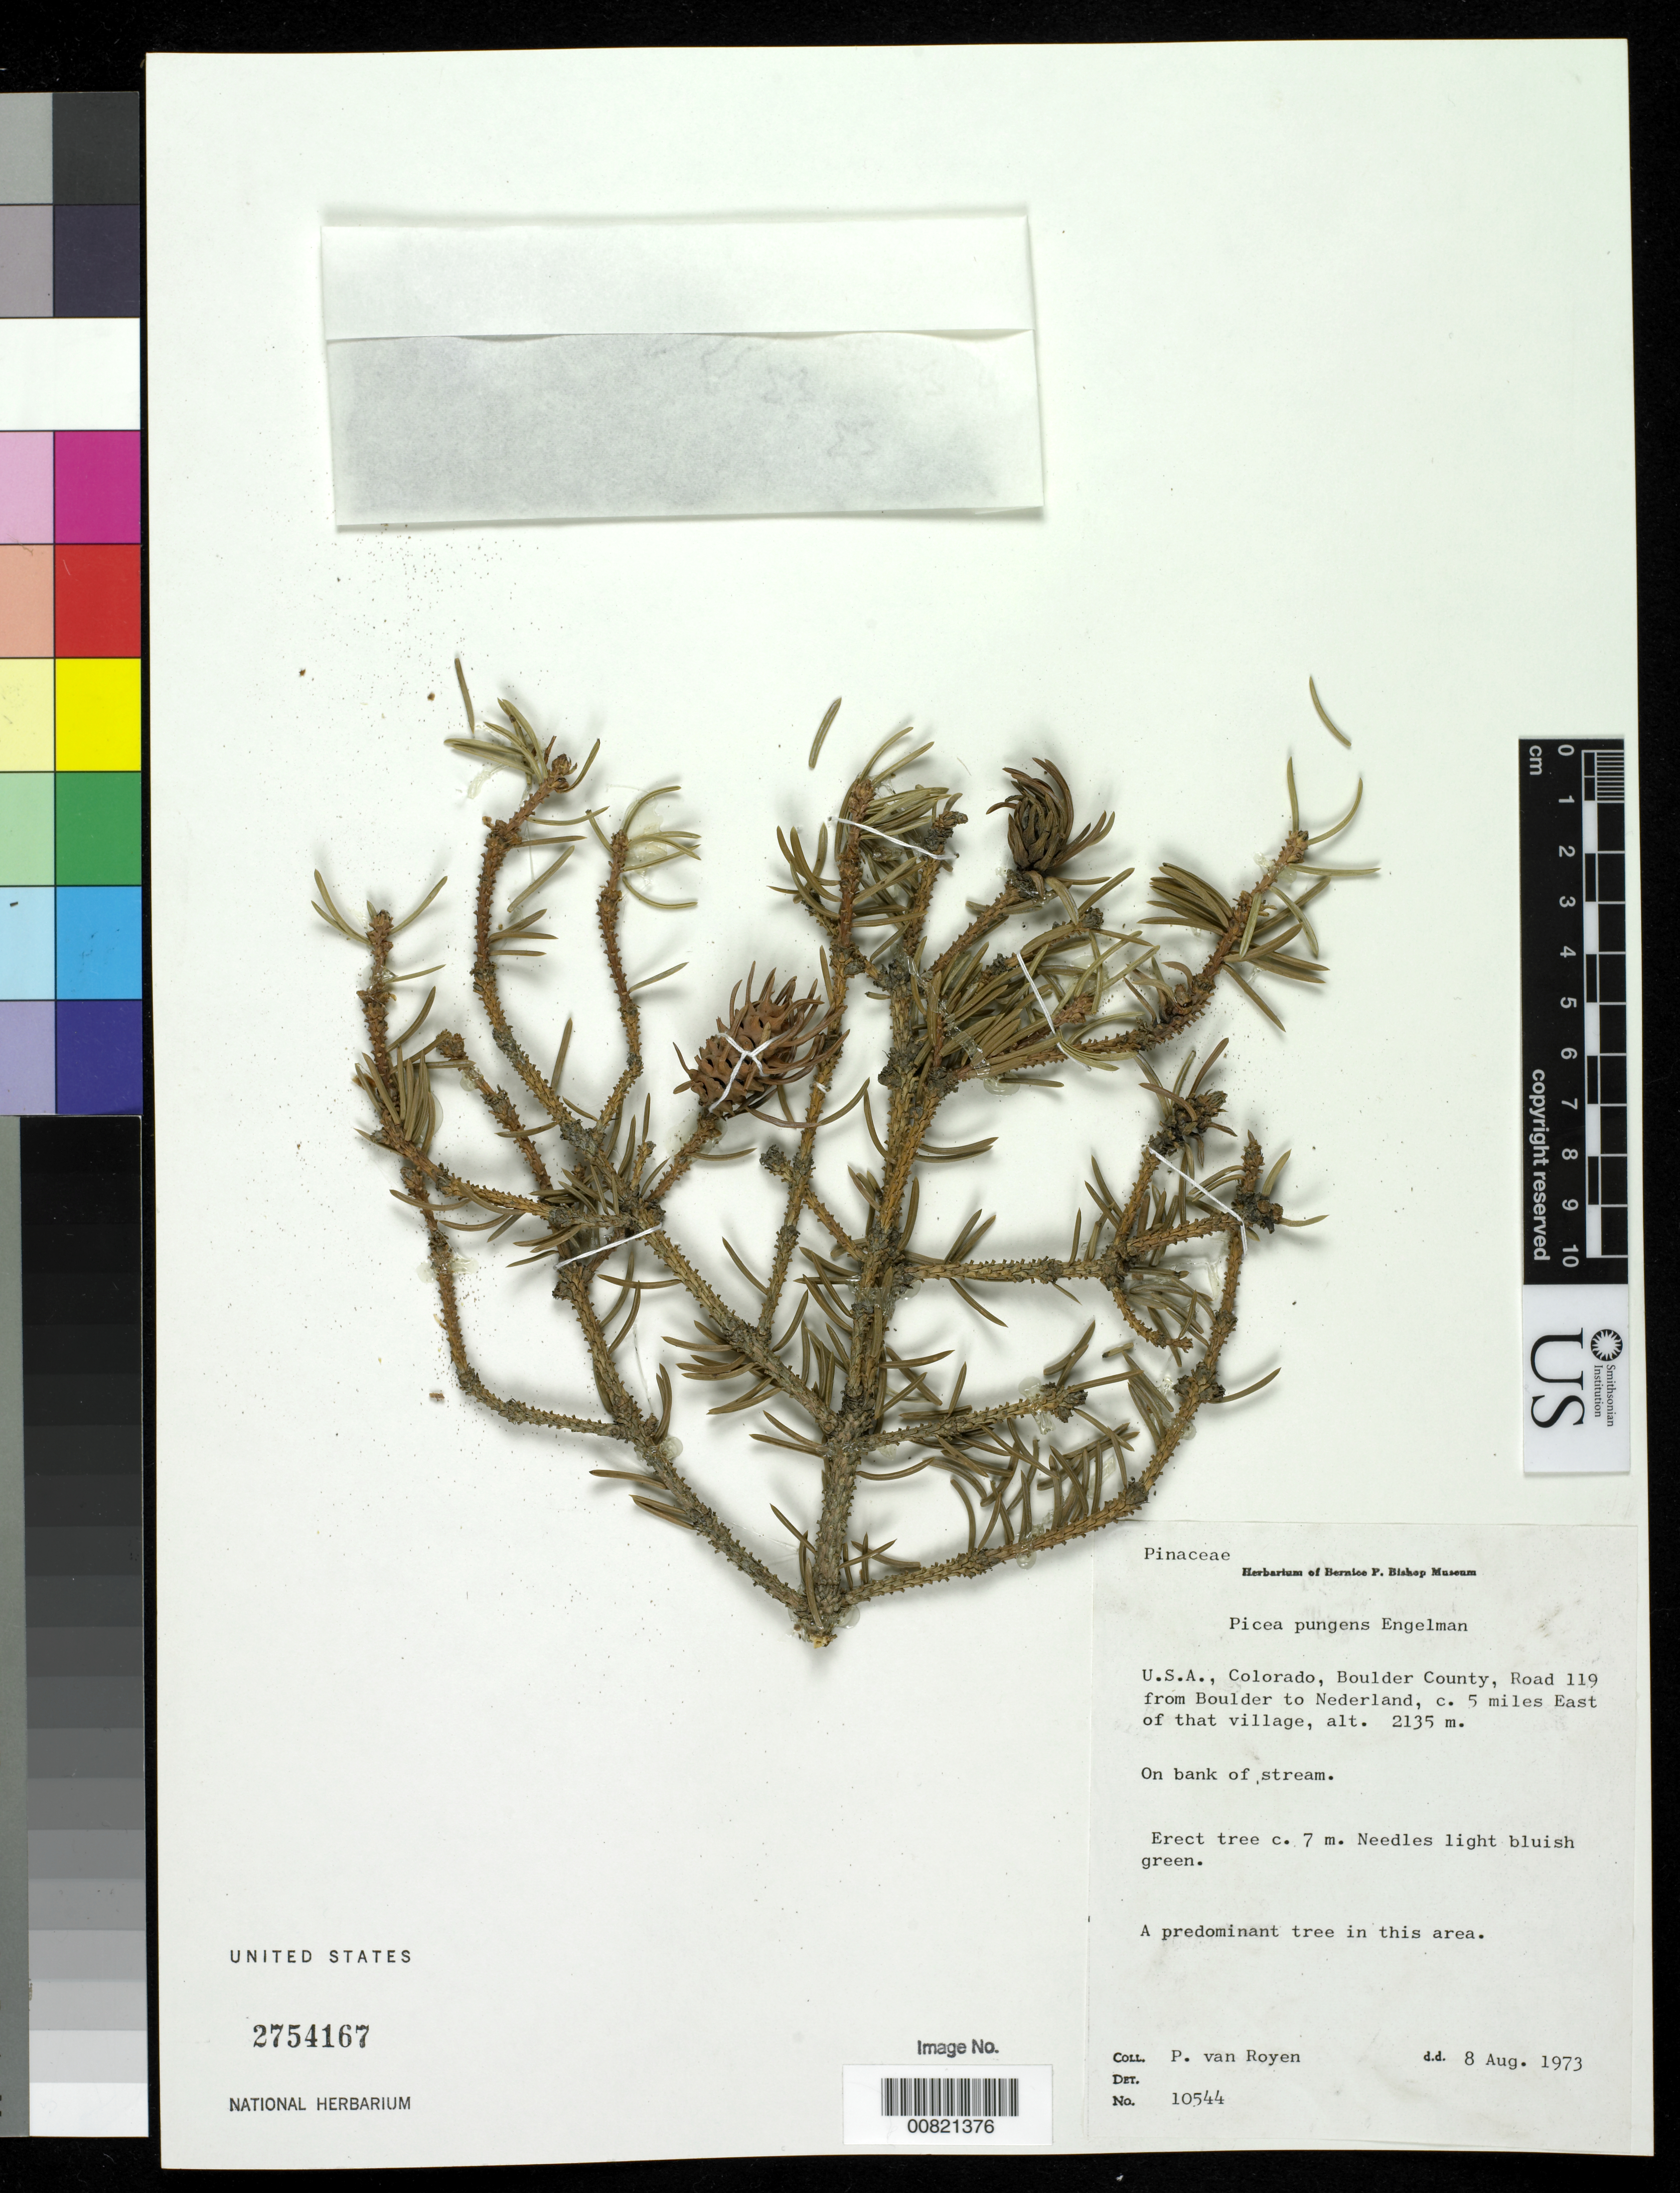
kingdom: Plantae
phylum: Tracheophyta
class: Pinopsida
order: Pinales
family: Pinaceae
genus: Picea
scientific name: Picea pungens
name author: Engelm.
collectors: P. van Royan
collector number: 10544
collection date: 1973-08-08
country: United States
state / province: Colorado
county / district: Boulder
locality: Road 119 from Boulder to Nederland, c. 5 miles east of that village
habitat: A predominant tree in this area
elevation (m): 2135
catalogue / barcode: US 2754167